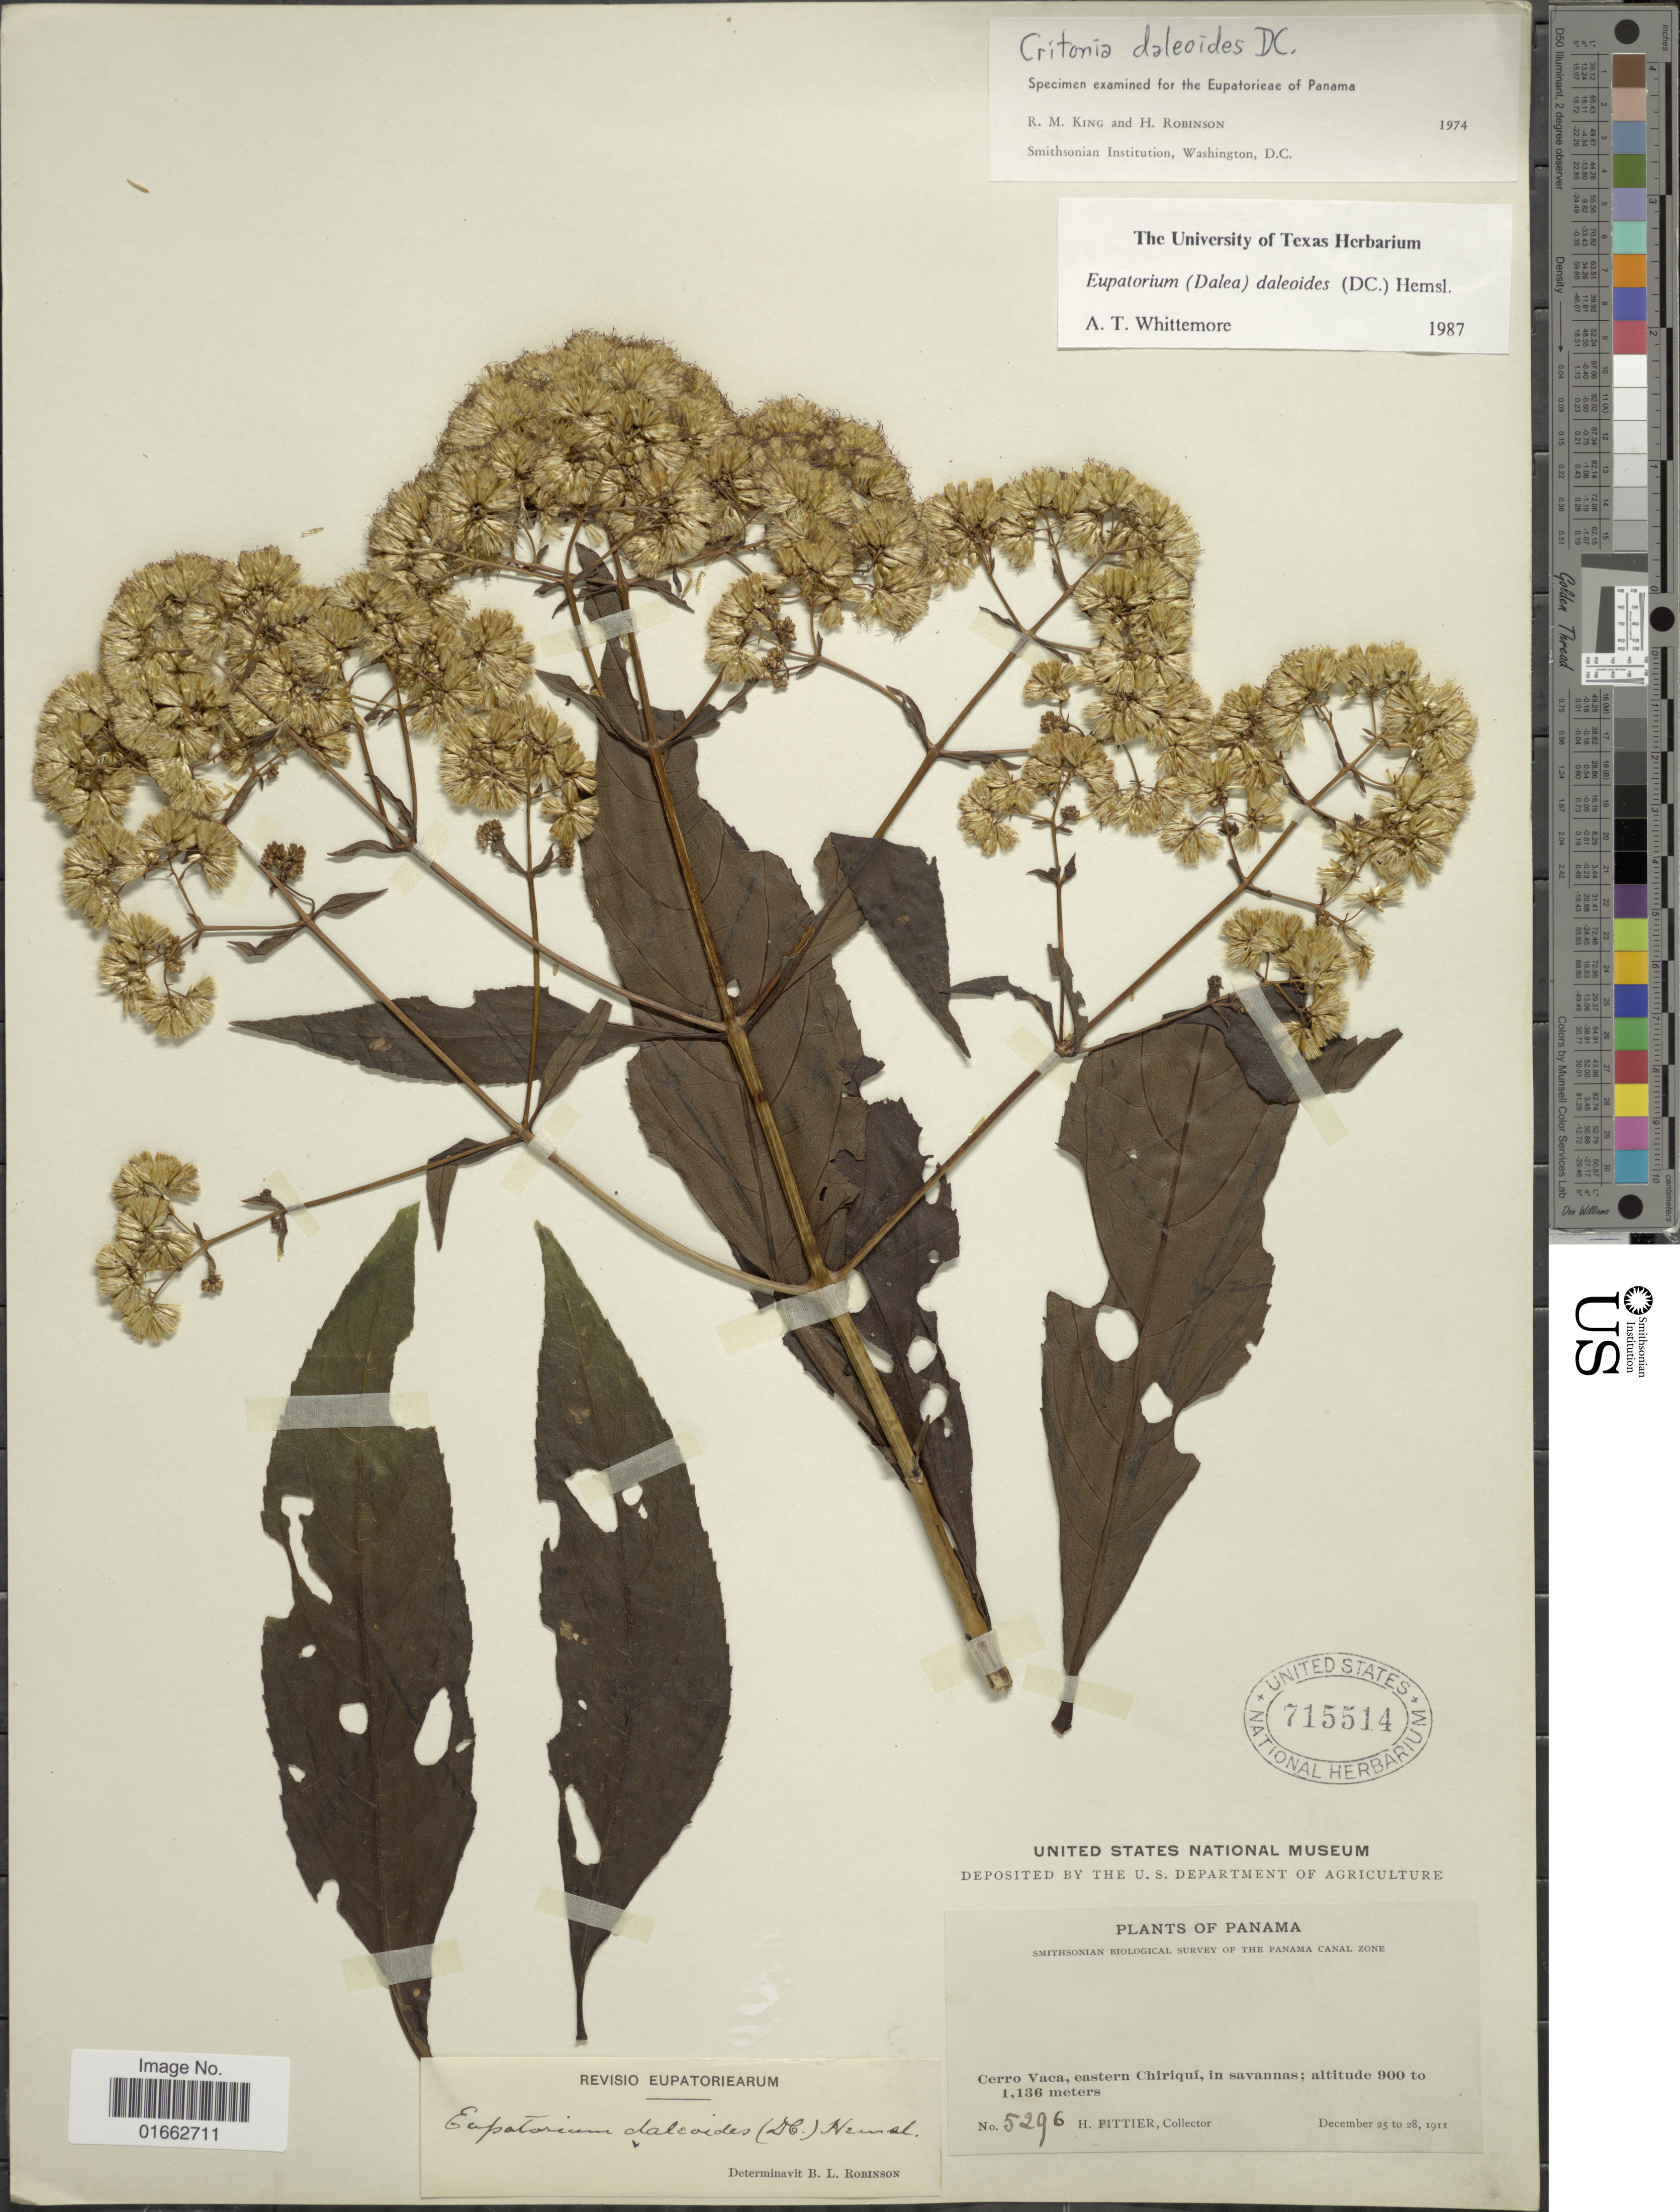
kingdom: Plantae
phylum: Tracheophyta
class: Magnoliopsida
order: Asterales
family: Asteraceae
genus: Critonia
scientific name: Critonia daleoides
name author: DC.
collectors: H. F. Pittier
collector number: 5296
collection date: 1911-12-25/1911-12-28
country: Panama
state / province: Chiriqui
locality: Cerro Vaca, eastern Chiriqui, in savanas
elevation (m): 900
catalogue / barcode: US 715514